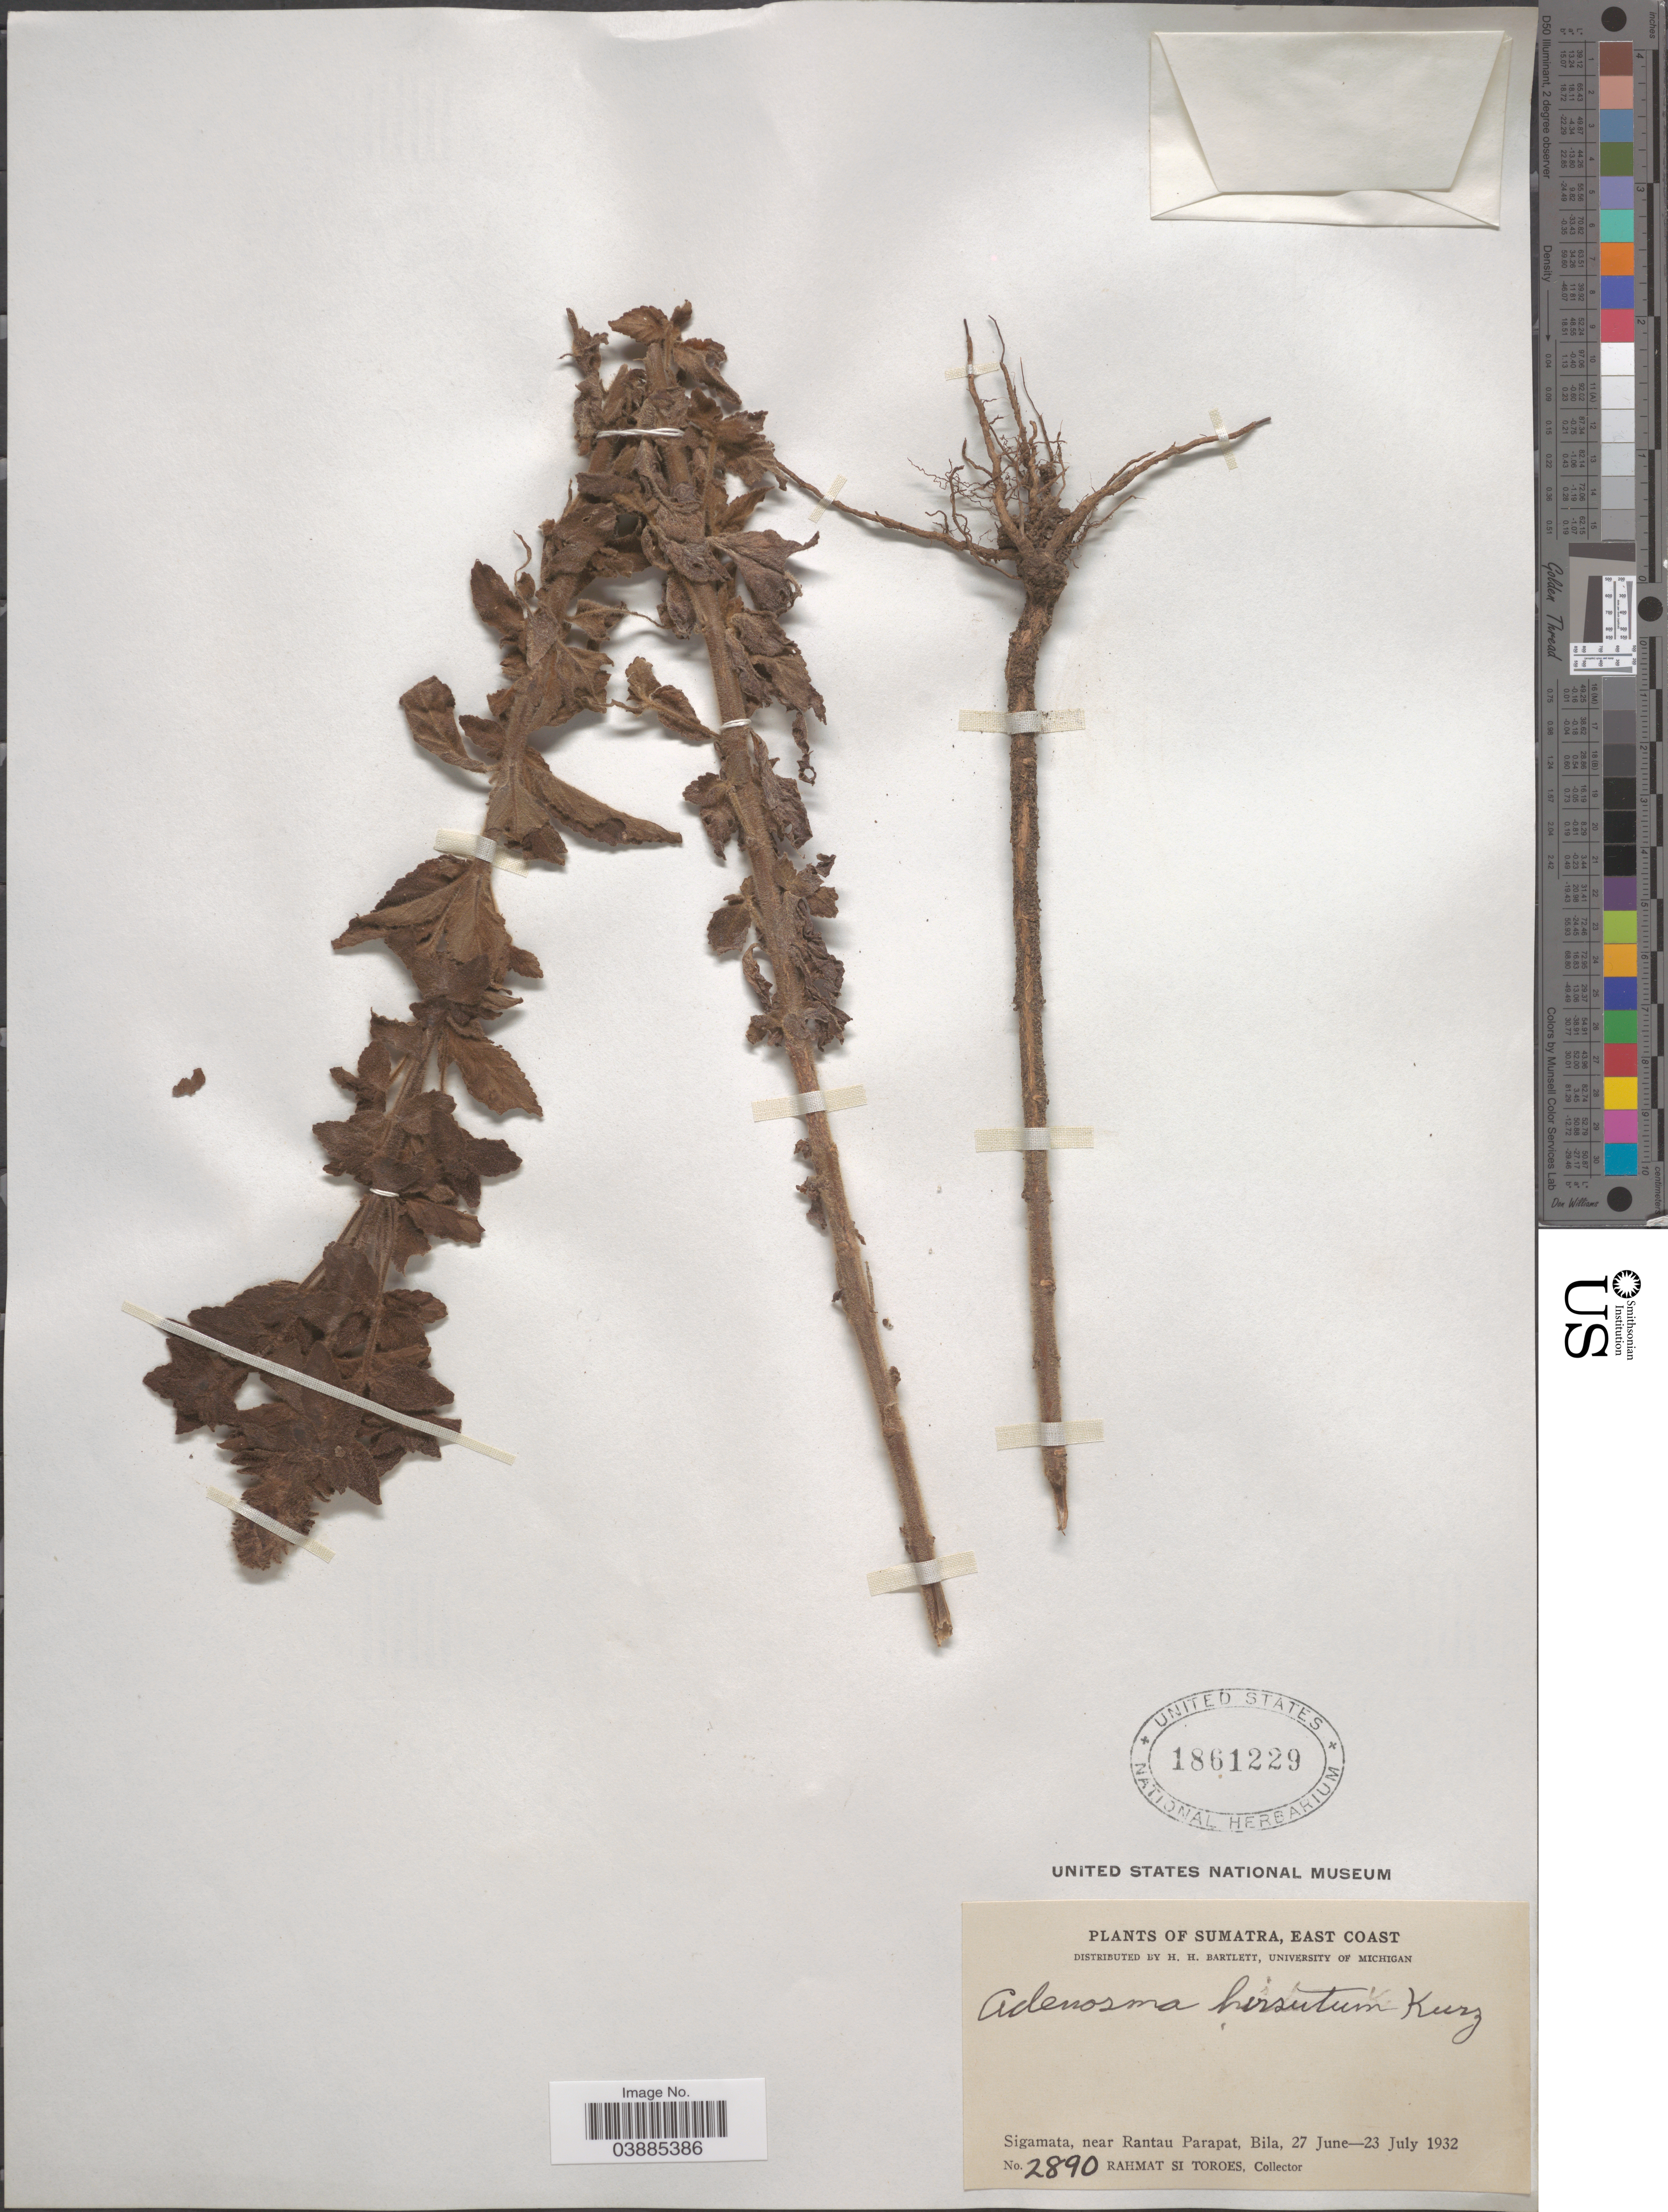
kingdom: Plantae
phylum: Tracheophyta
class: Magnoliopsida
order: Lamiales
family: Plantaginaceae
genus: Adenosma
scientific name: Adenosma hirsutum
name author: (Miq.) Kurz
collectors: Rahmat Si Boeea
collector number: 2890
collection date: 1932-06-27/1932-07-23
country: Indonesia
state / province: Sumatra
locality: East Coast. Sigamata, near Rantau Parapat, Bila.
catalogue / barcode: US 1861229